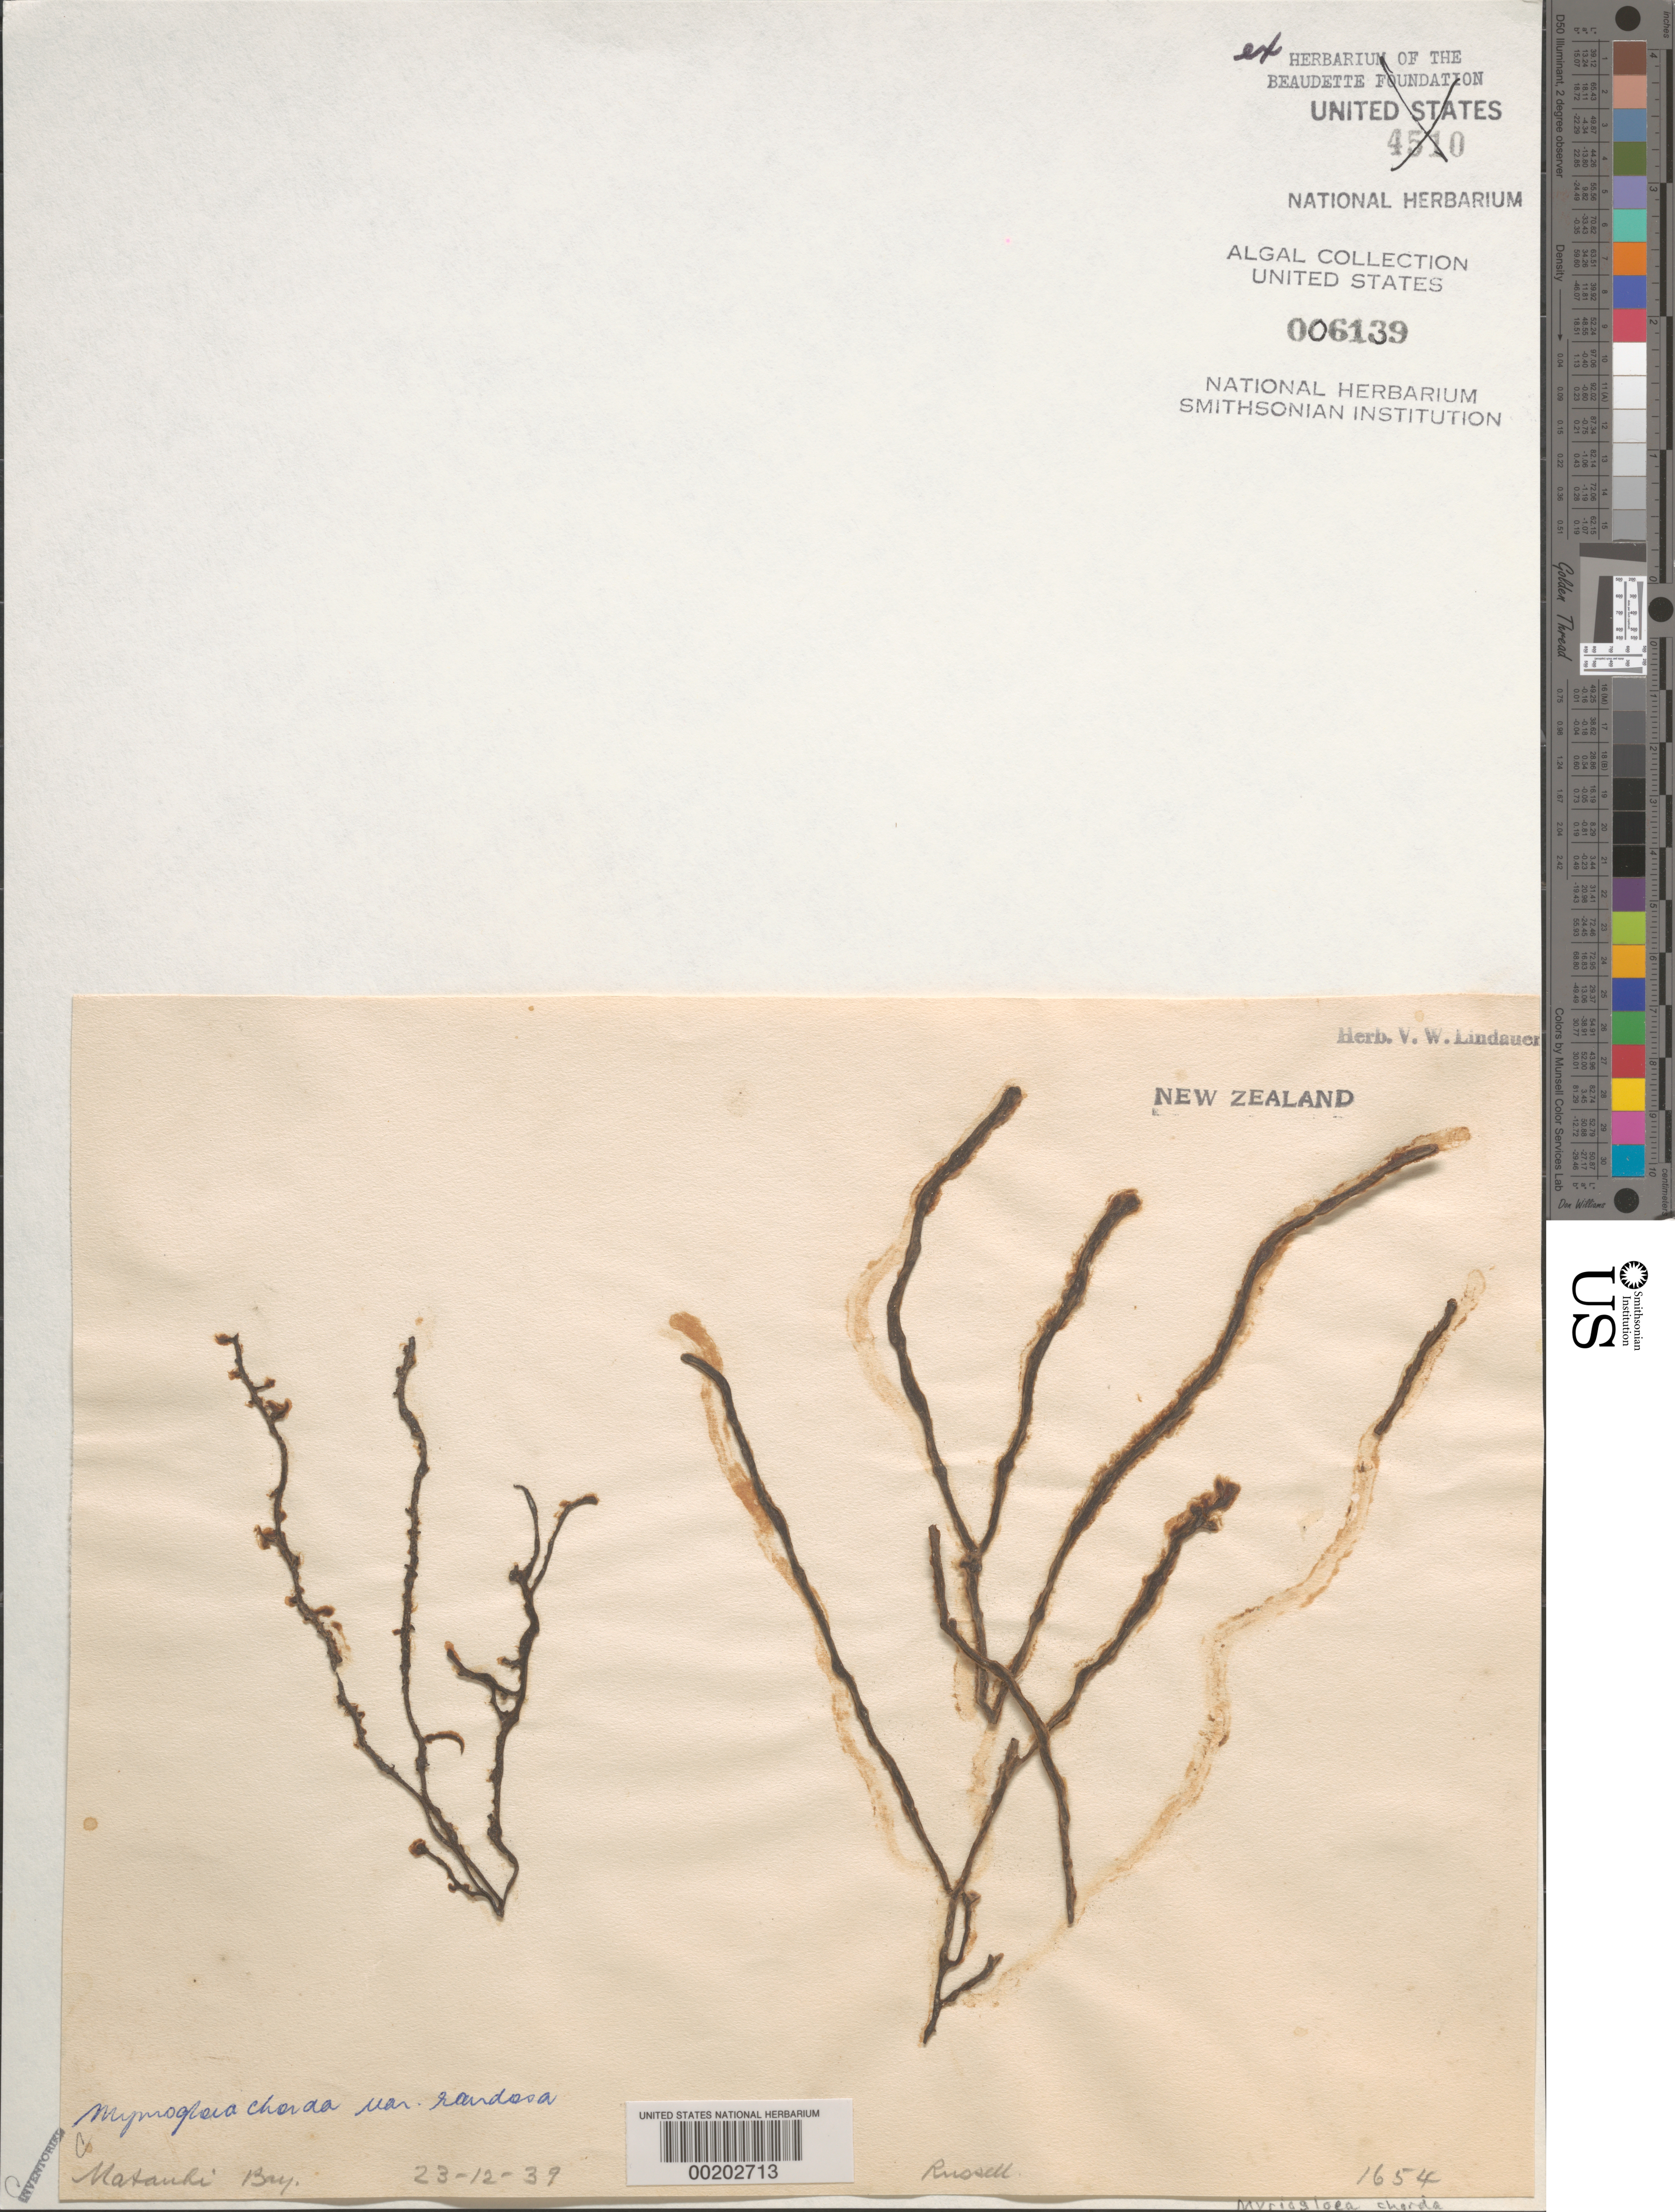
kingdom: Chromista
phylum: Ochrophyta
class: Phaeophyceae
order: Ectocarpales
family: Chordariaceae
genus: Myriogloea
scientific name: Myriogloea chorda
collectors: V. Lindauer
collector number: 1654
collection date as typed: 23 Dec 1939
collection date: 1939-12-23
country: New Zealand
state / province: Northland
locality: Matauhi bay, russell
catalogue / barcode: US 6139